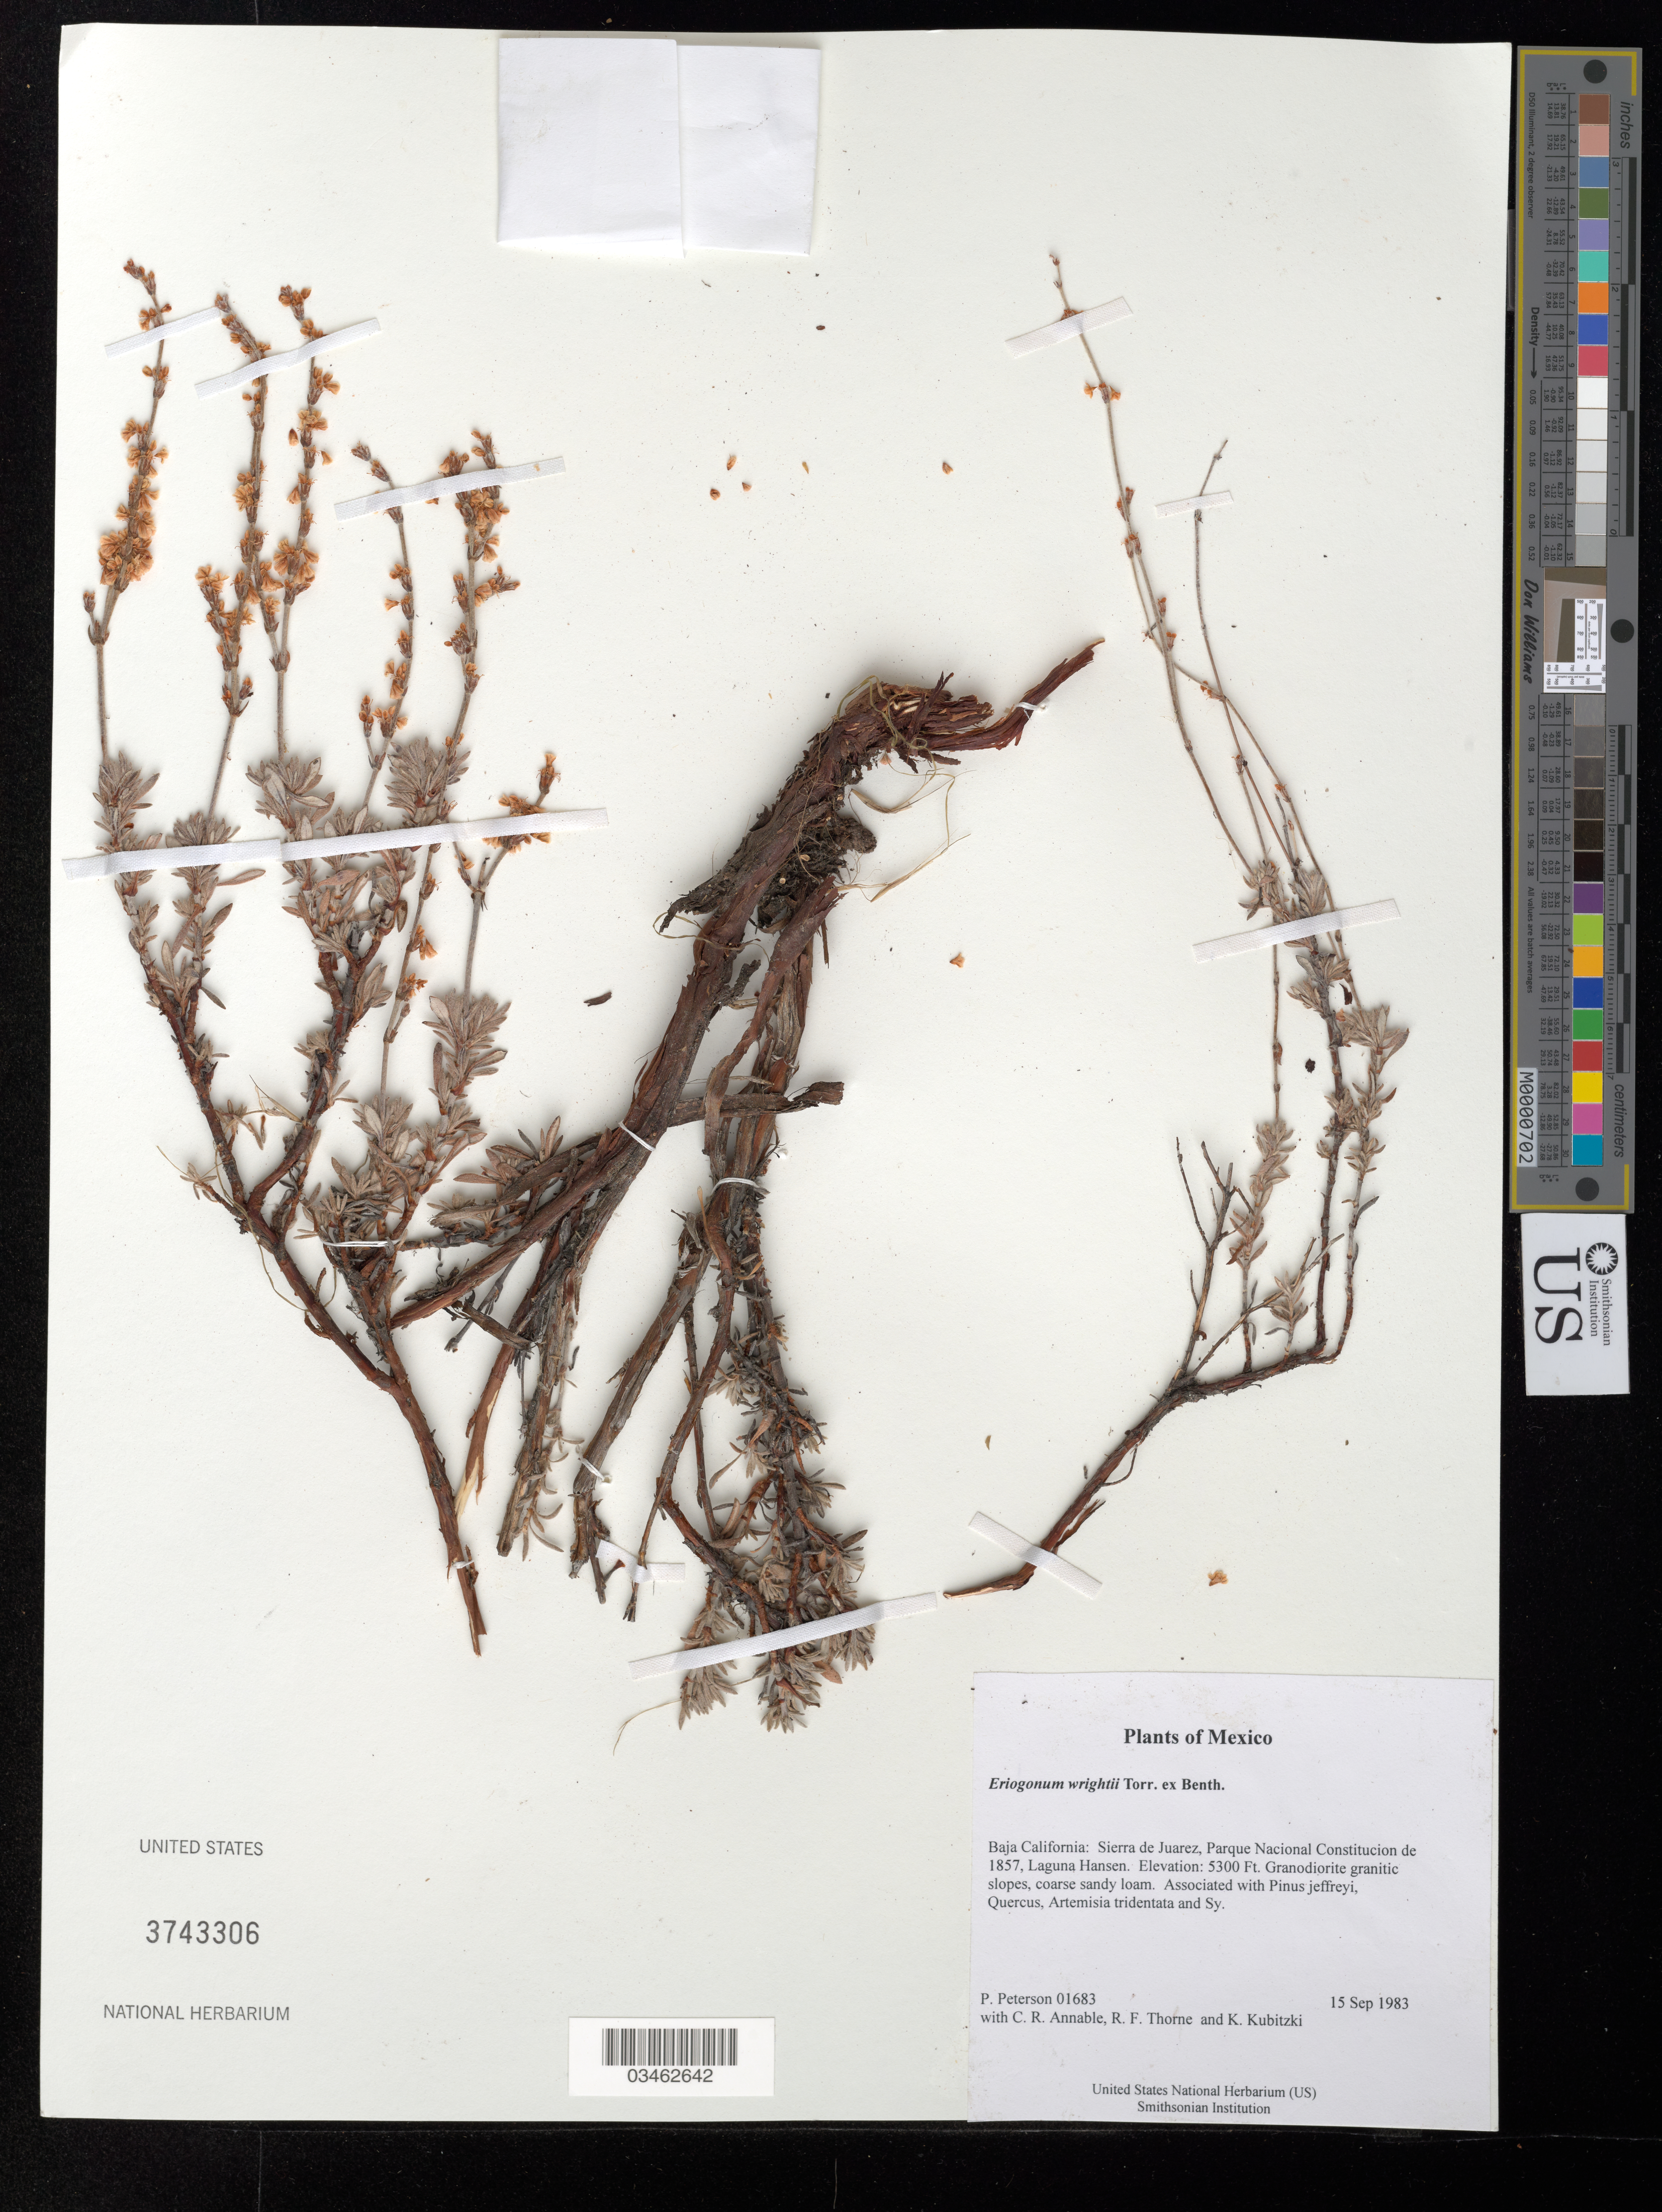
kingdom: Plantae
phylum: Tracheophyta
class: Magnoliopsida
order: Caryophyllales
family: Polygonaceae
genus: Eriogonum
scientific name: Eriogonum wrightii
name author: Torr. ex Benth.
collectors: P. M. Peterson, C. R. Annable, R. F. Thorne & K. Kubitzki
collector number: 01683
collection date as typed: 15 Sep 1983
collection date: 1983-09-15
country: Mexico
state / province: Baja California Norte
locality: Sierra de Juarez, Parque Nacional Constitucion de 1857, Laguna Hansen.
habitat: Granodiorite granitic slopes, coarse sandy loam. Associated with Pinus jeffreyi, Quercus, Artemisia tridentata and Sy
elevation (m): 1615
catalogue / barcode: US 3743306